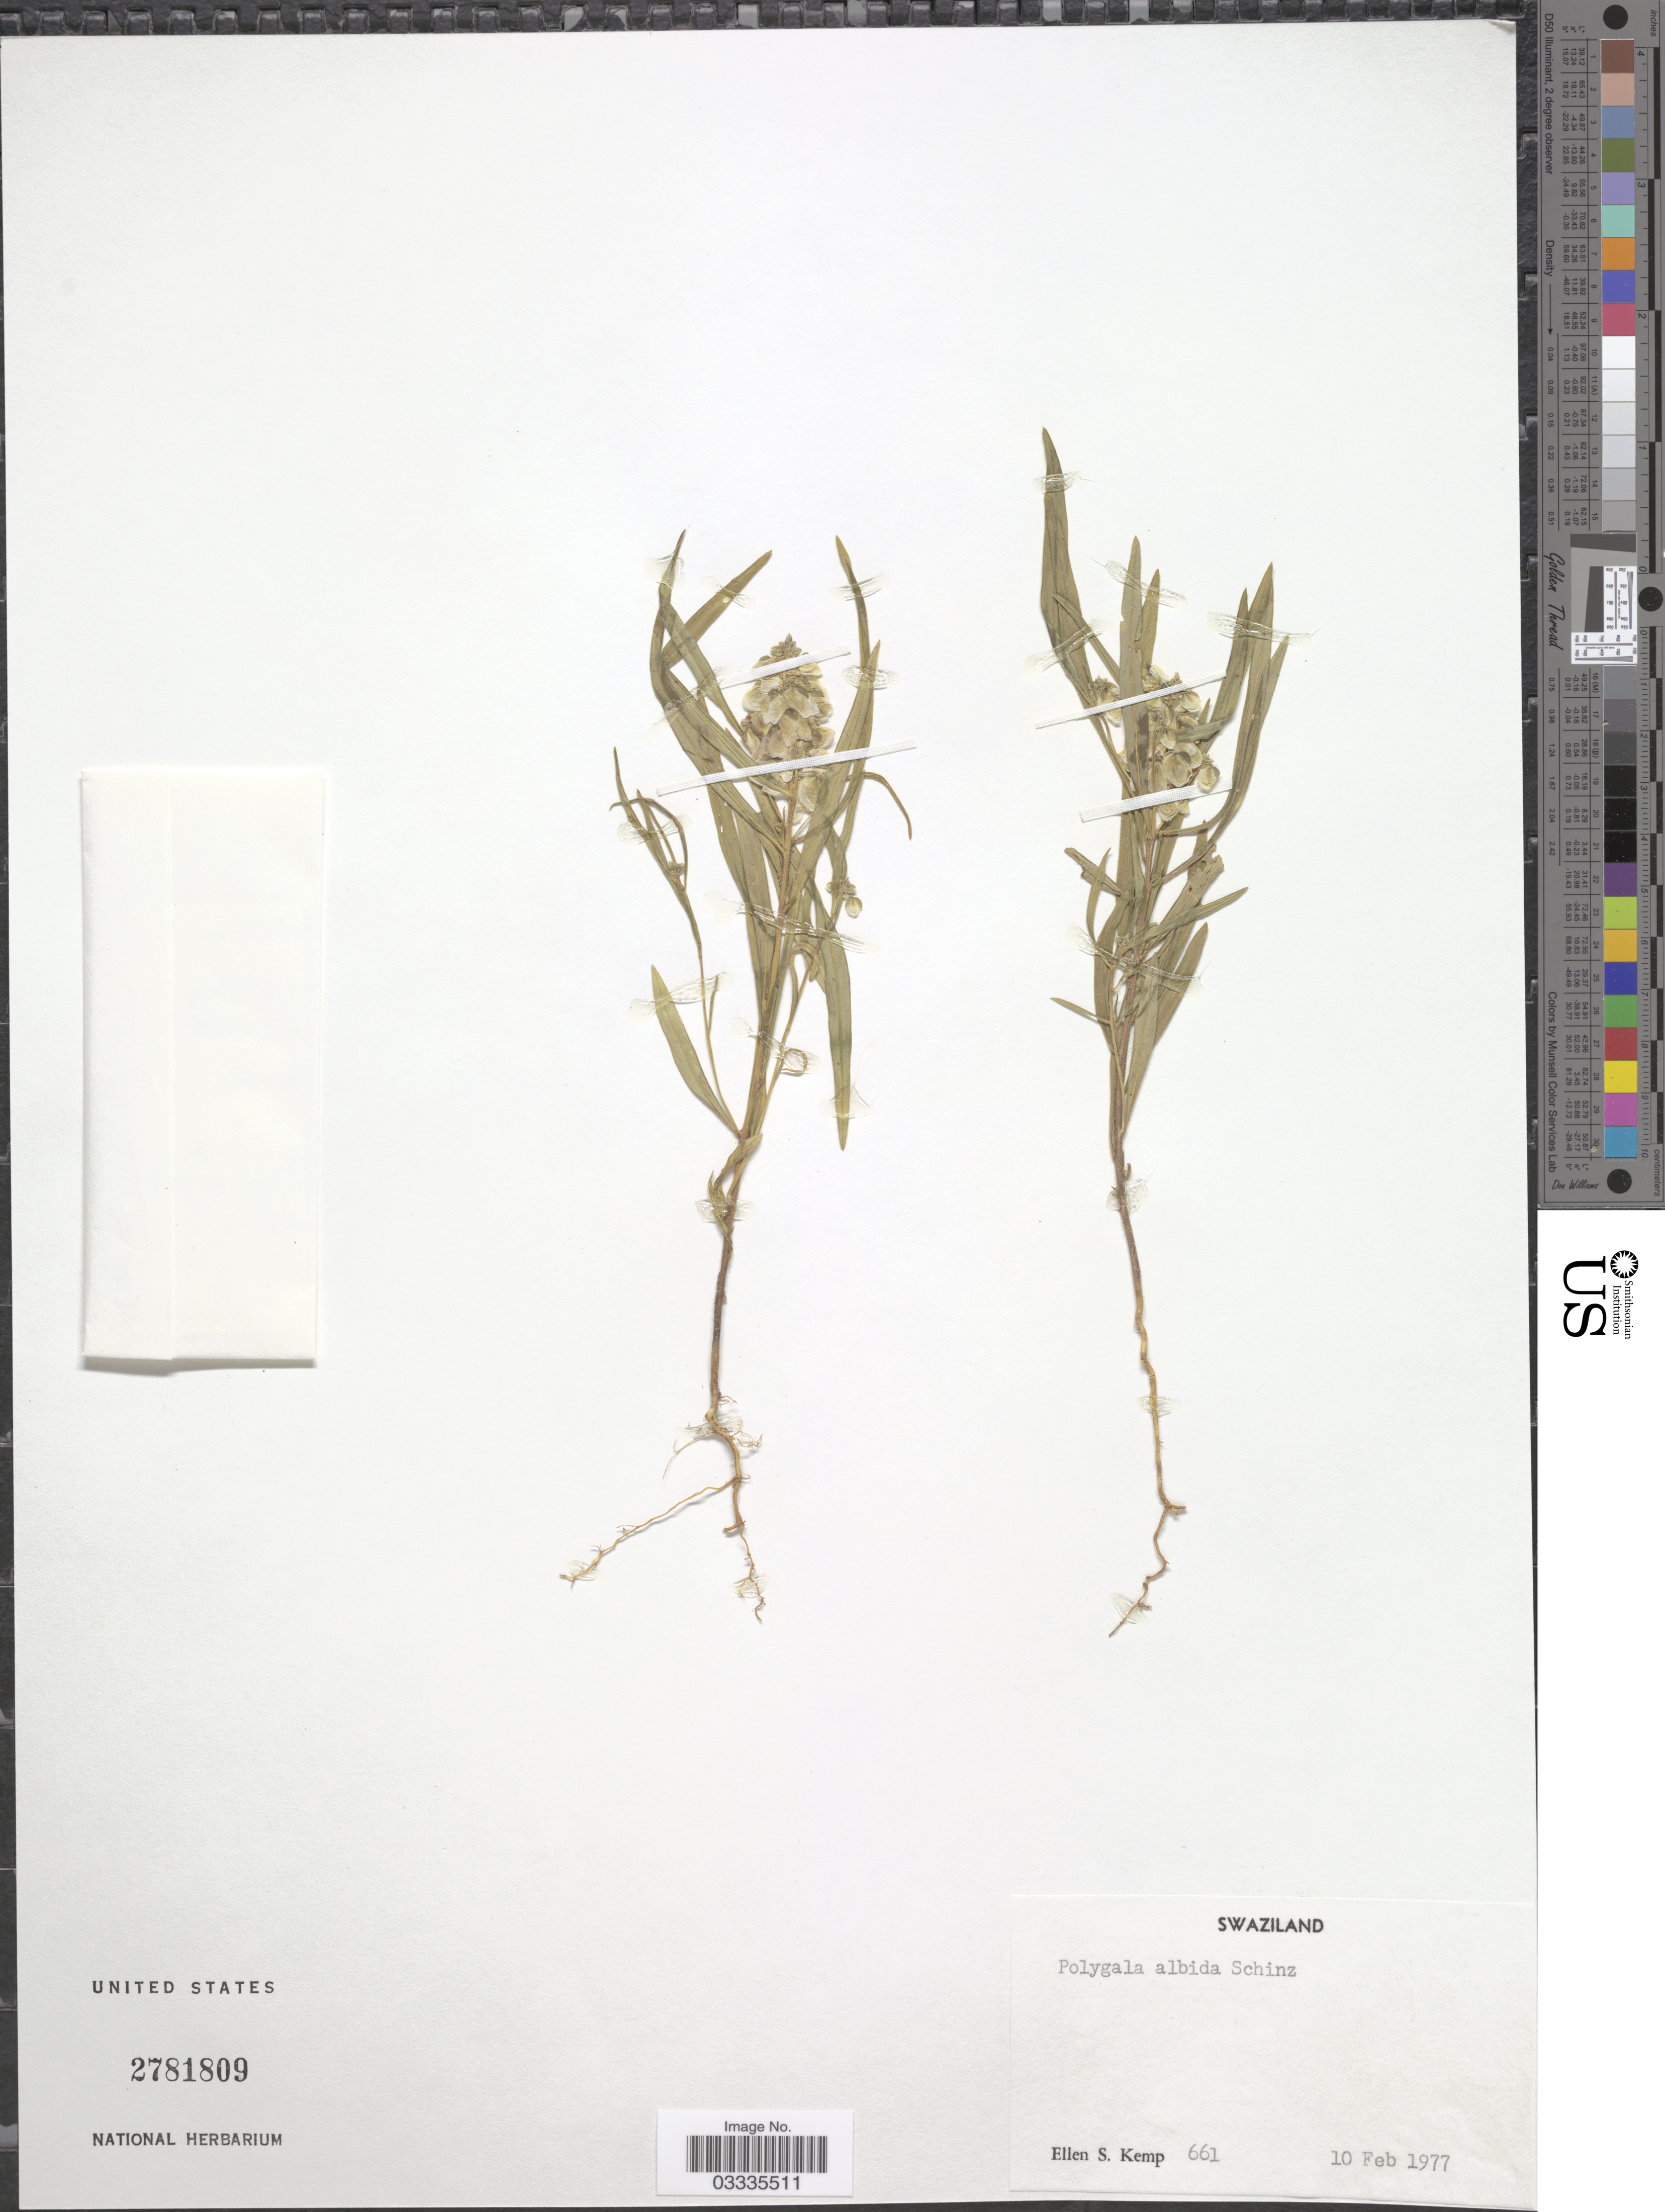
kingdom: Plantae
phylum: Tracheophyta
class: Magnoliopsida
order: Fabales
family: Polygalaceae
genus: Polygala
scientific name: Polygala albida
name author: Schinz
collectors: E. S. Kemp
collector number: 661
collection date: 1977-02-10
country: Eswatini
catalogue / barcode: US 2781809